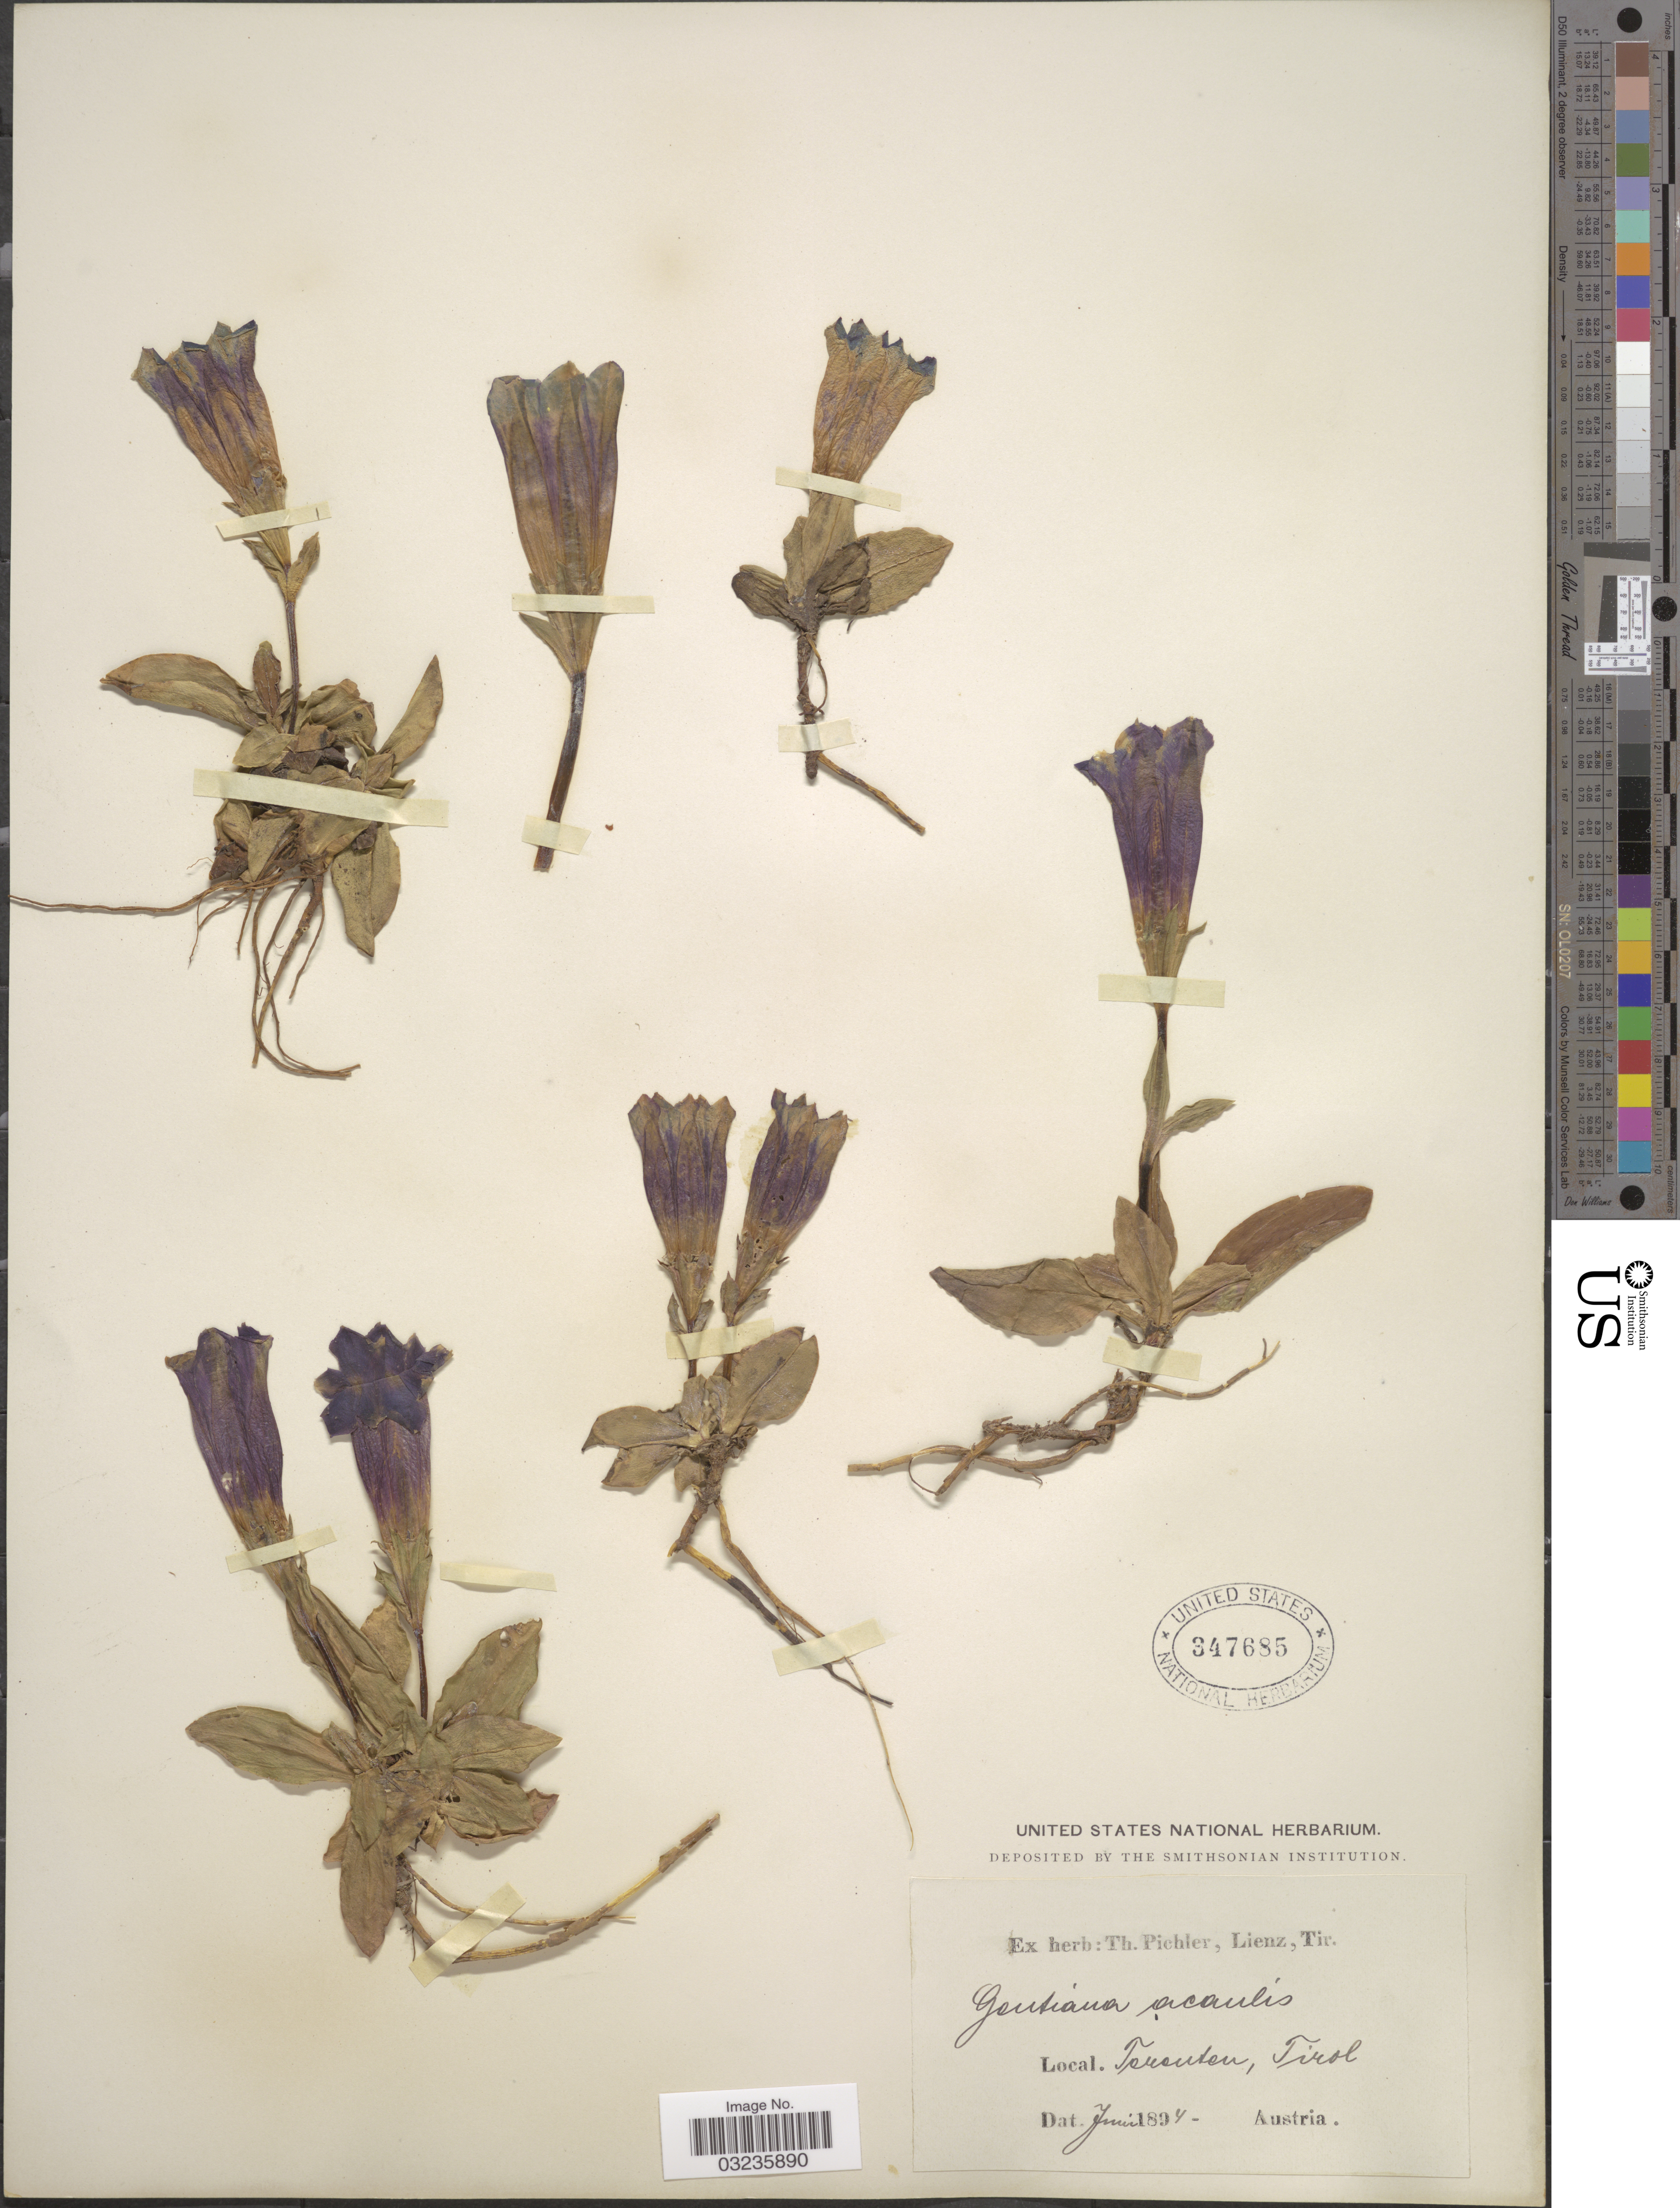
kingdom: Plantae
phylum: Tracheophyta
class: Magnoliopsida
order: Gentianales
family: Gentianaceae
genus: Gentiana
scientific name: Gentiana acaulis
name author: L.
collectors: ex herb. T. Pichler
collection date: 1894-06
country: Austria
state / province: Tirol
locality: Terouten. [interpreted]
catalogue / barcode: US 347685